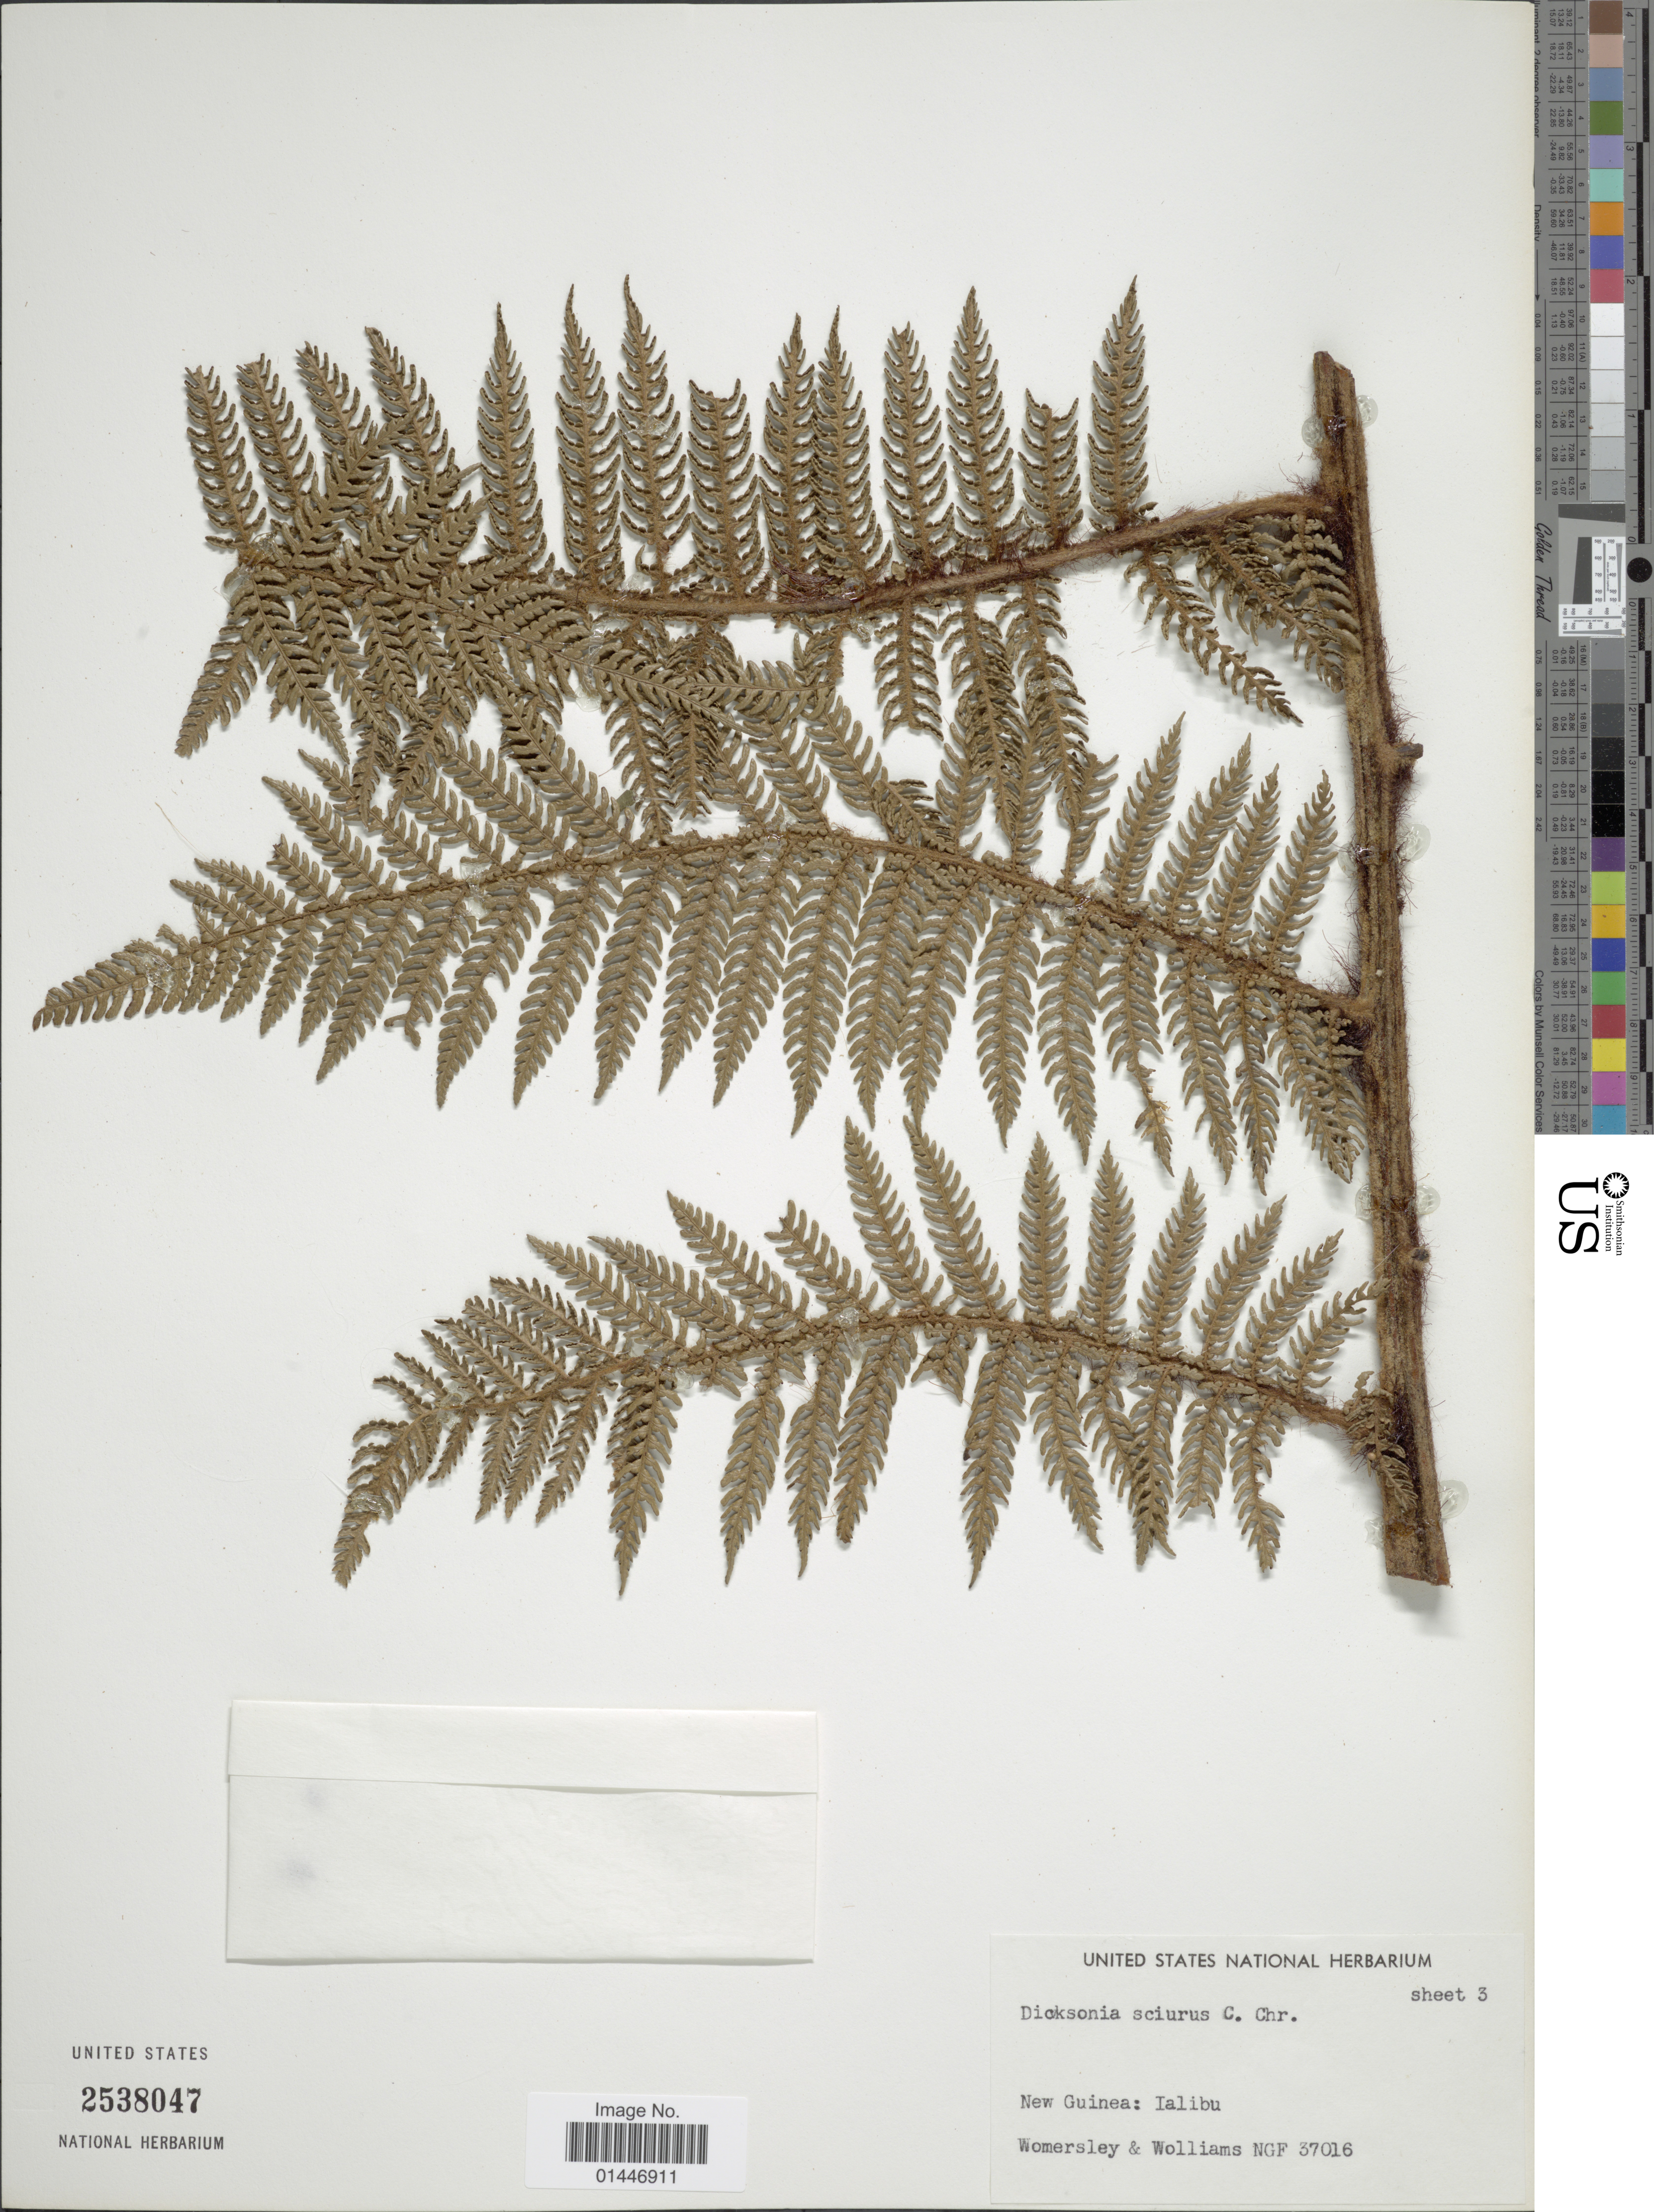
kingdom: Plantae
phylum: Tracheophyta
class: Polypodiopsida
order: Cyatheales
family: Dicksoniaceae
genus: Dicksonia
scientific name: Dicksonia sciurus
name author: C. Chr.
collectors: J. S. Womersley & K. Woolliams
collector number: NGF 37016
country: Papua New Guinea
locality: New Guinea: Ialibu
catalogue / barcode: US 2538047